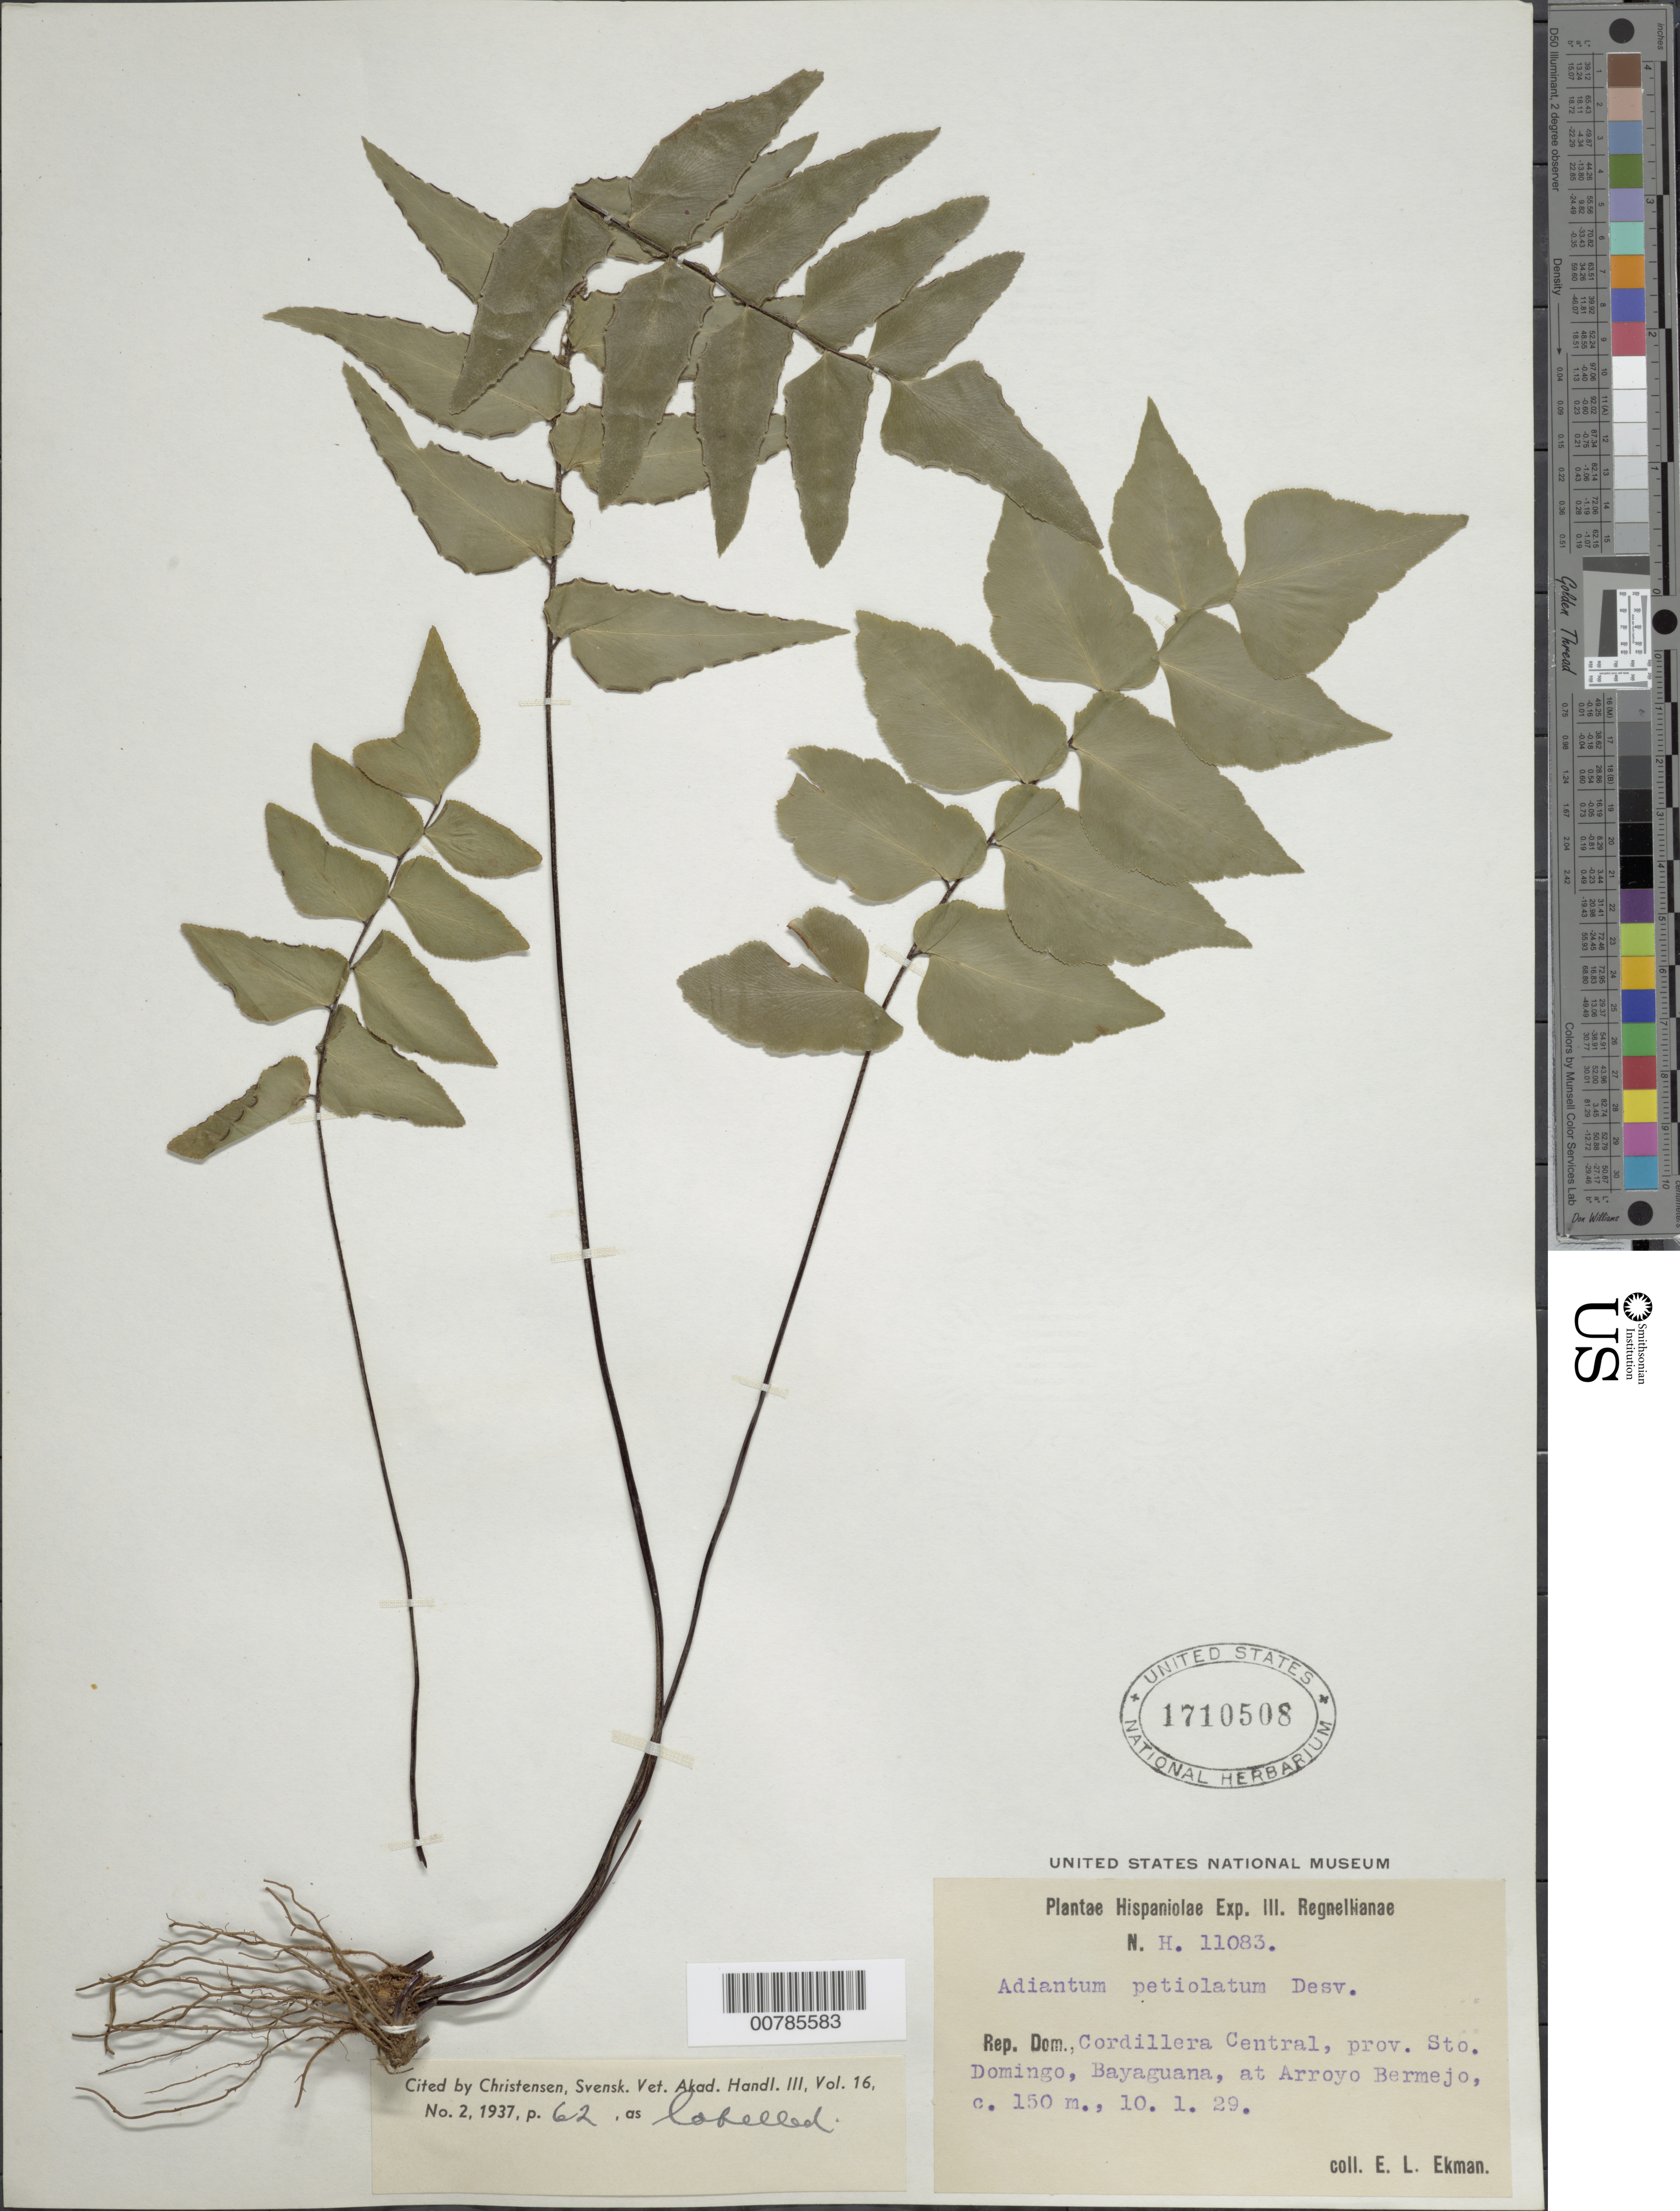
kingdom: Plantae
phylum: Tracheophyta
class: Polypodiopsida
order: Polypodiales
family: Pteridaceae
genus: Adiantum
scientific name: Adiantum petiolatum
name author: Desv.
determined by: Christensen, C. F. A.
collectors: E. L. Ekman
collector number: H 11083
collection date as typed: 10 Jan 1929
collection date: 1929-01-10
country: Dominican Republic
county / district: Prov. Santo Domingo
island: Hispaniola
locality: Cordillera Central, Bayaguana, at Arroyo Bermejo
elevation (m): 150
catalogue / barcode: US 1710508